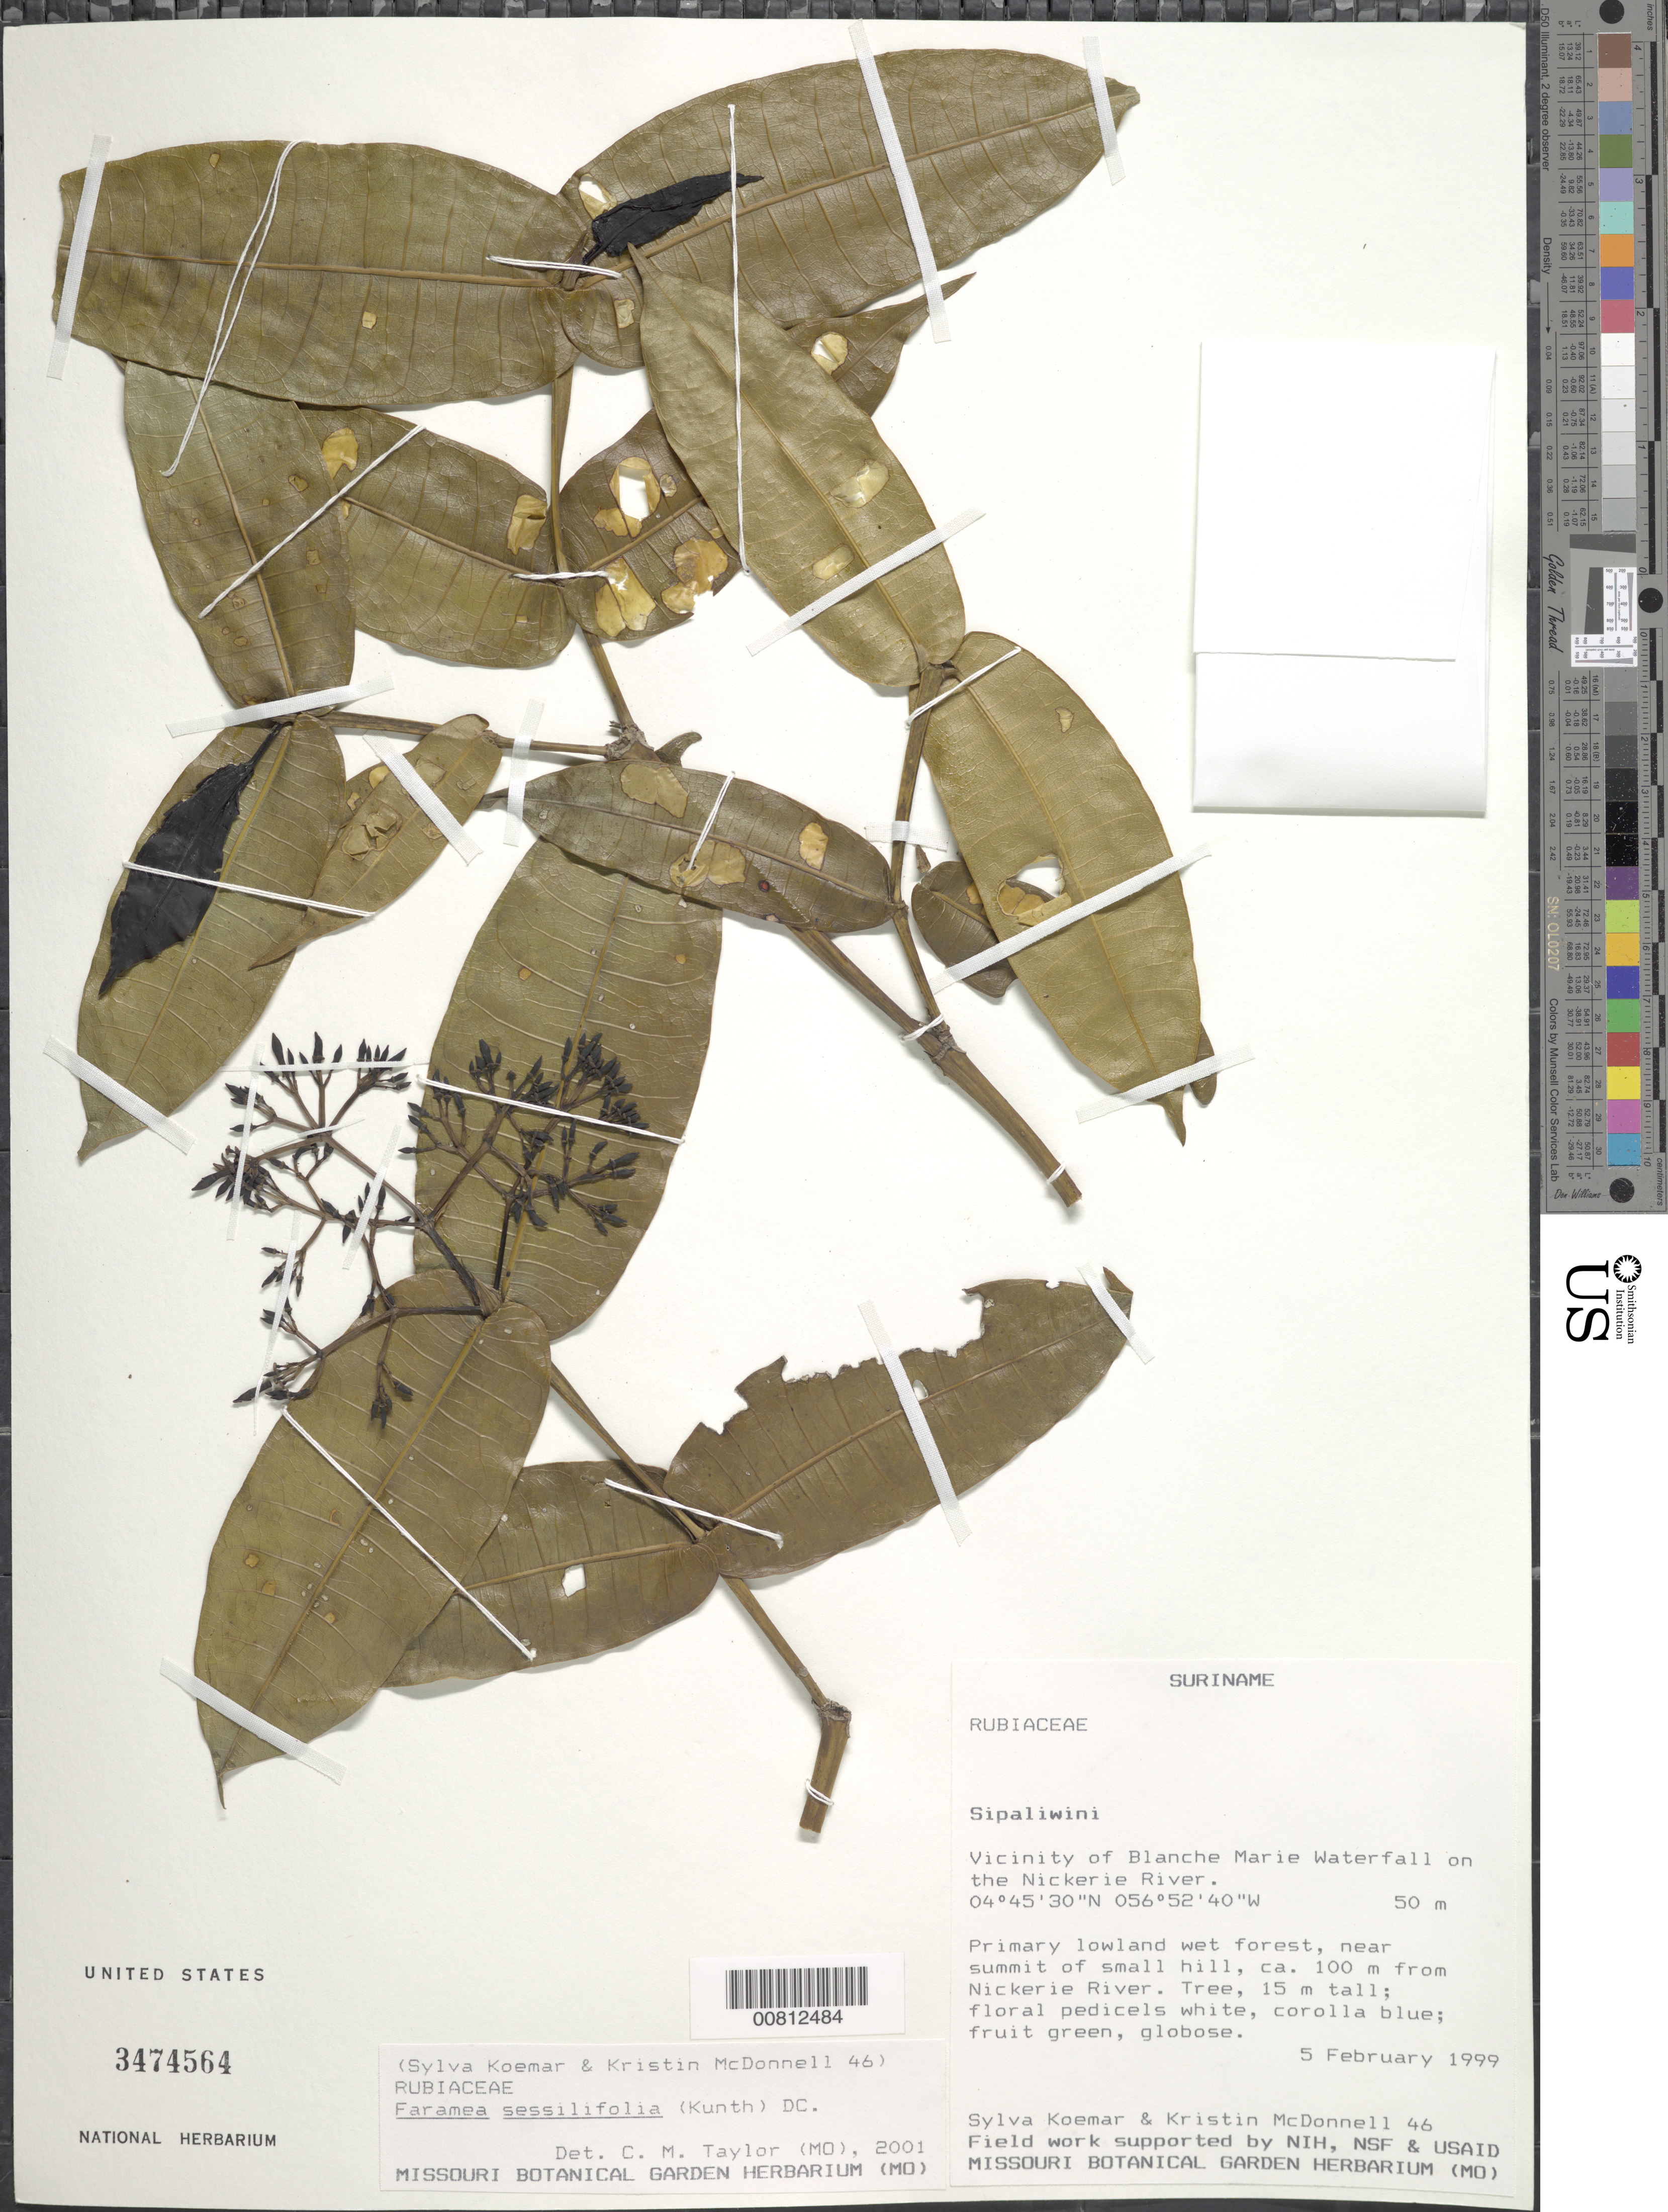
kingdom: Plantae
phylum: Tracheophyta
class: Magnoliopsida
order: Gentianales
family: Rubiaceae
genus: Faramea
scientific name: Faramea sessilifolia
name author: (Kunth) DC.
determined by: Taylor, Charlotte M.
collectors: S. Koemar & K. McDonnell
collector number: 46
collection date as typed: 5-Feb-99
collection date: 1999-02-05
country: Suriname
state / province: Sipaliwini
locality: Blanche Marie waterfall, vic., Nickerie R.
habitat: Primary lowland wet forest, near summit of small hill, ca. 100 m from Nickerie R.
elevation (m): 50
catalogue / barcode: US 3474564